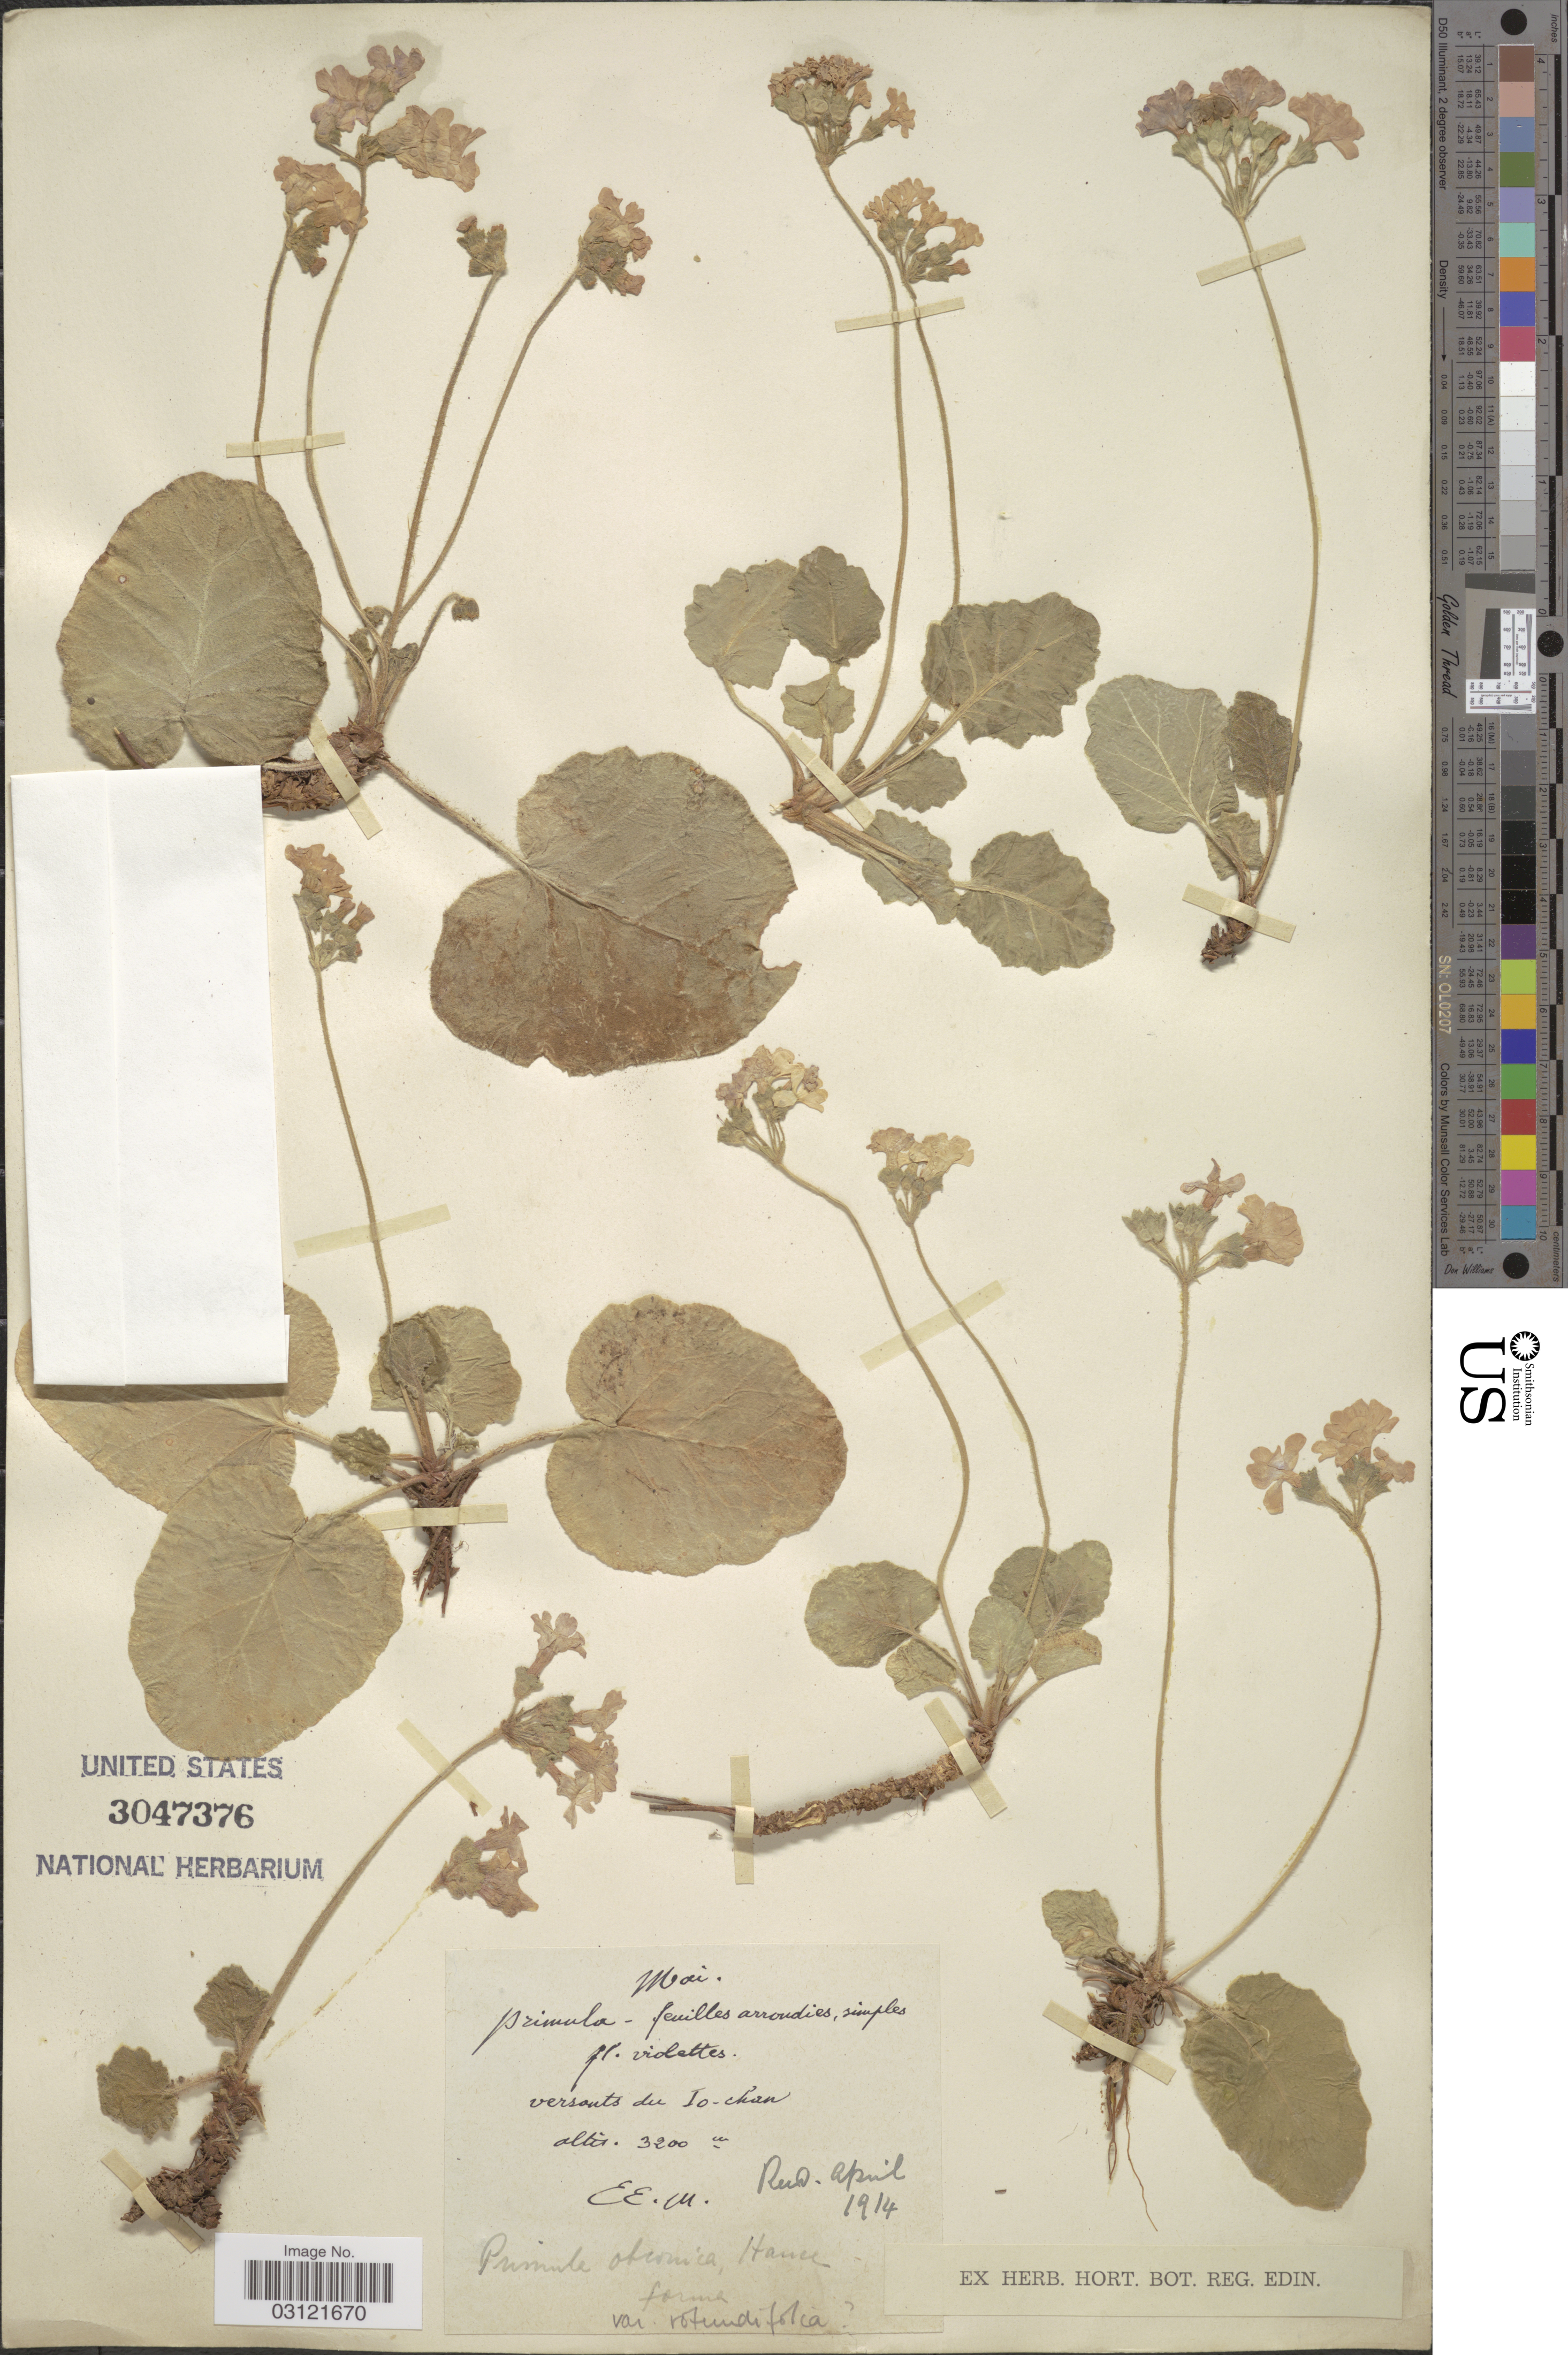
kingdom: Plantae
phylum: Tracheophyta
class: Magnoliopsida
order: Ericales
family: Primulaceae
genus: Primula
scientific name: Primula obconica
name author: Hance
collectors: E. E. M.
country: China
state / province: Yunnan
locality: Versants du Io-chan.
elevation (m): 3200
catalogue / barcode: US 3047376